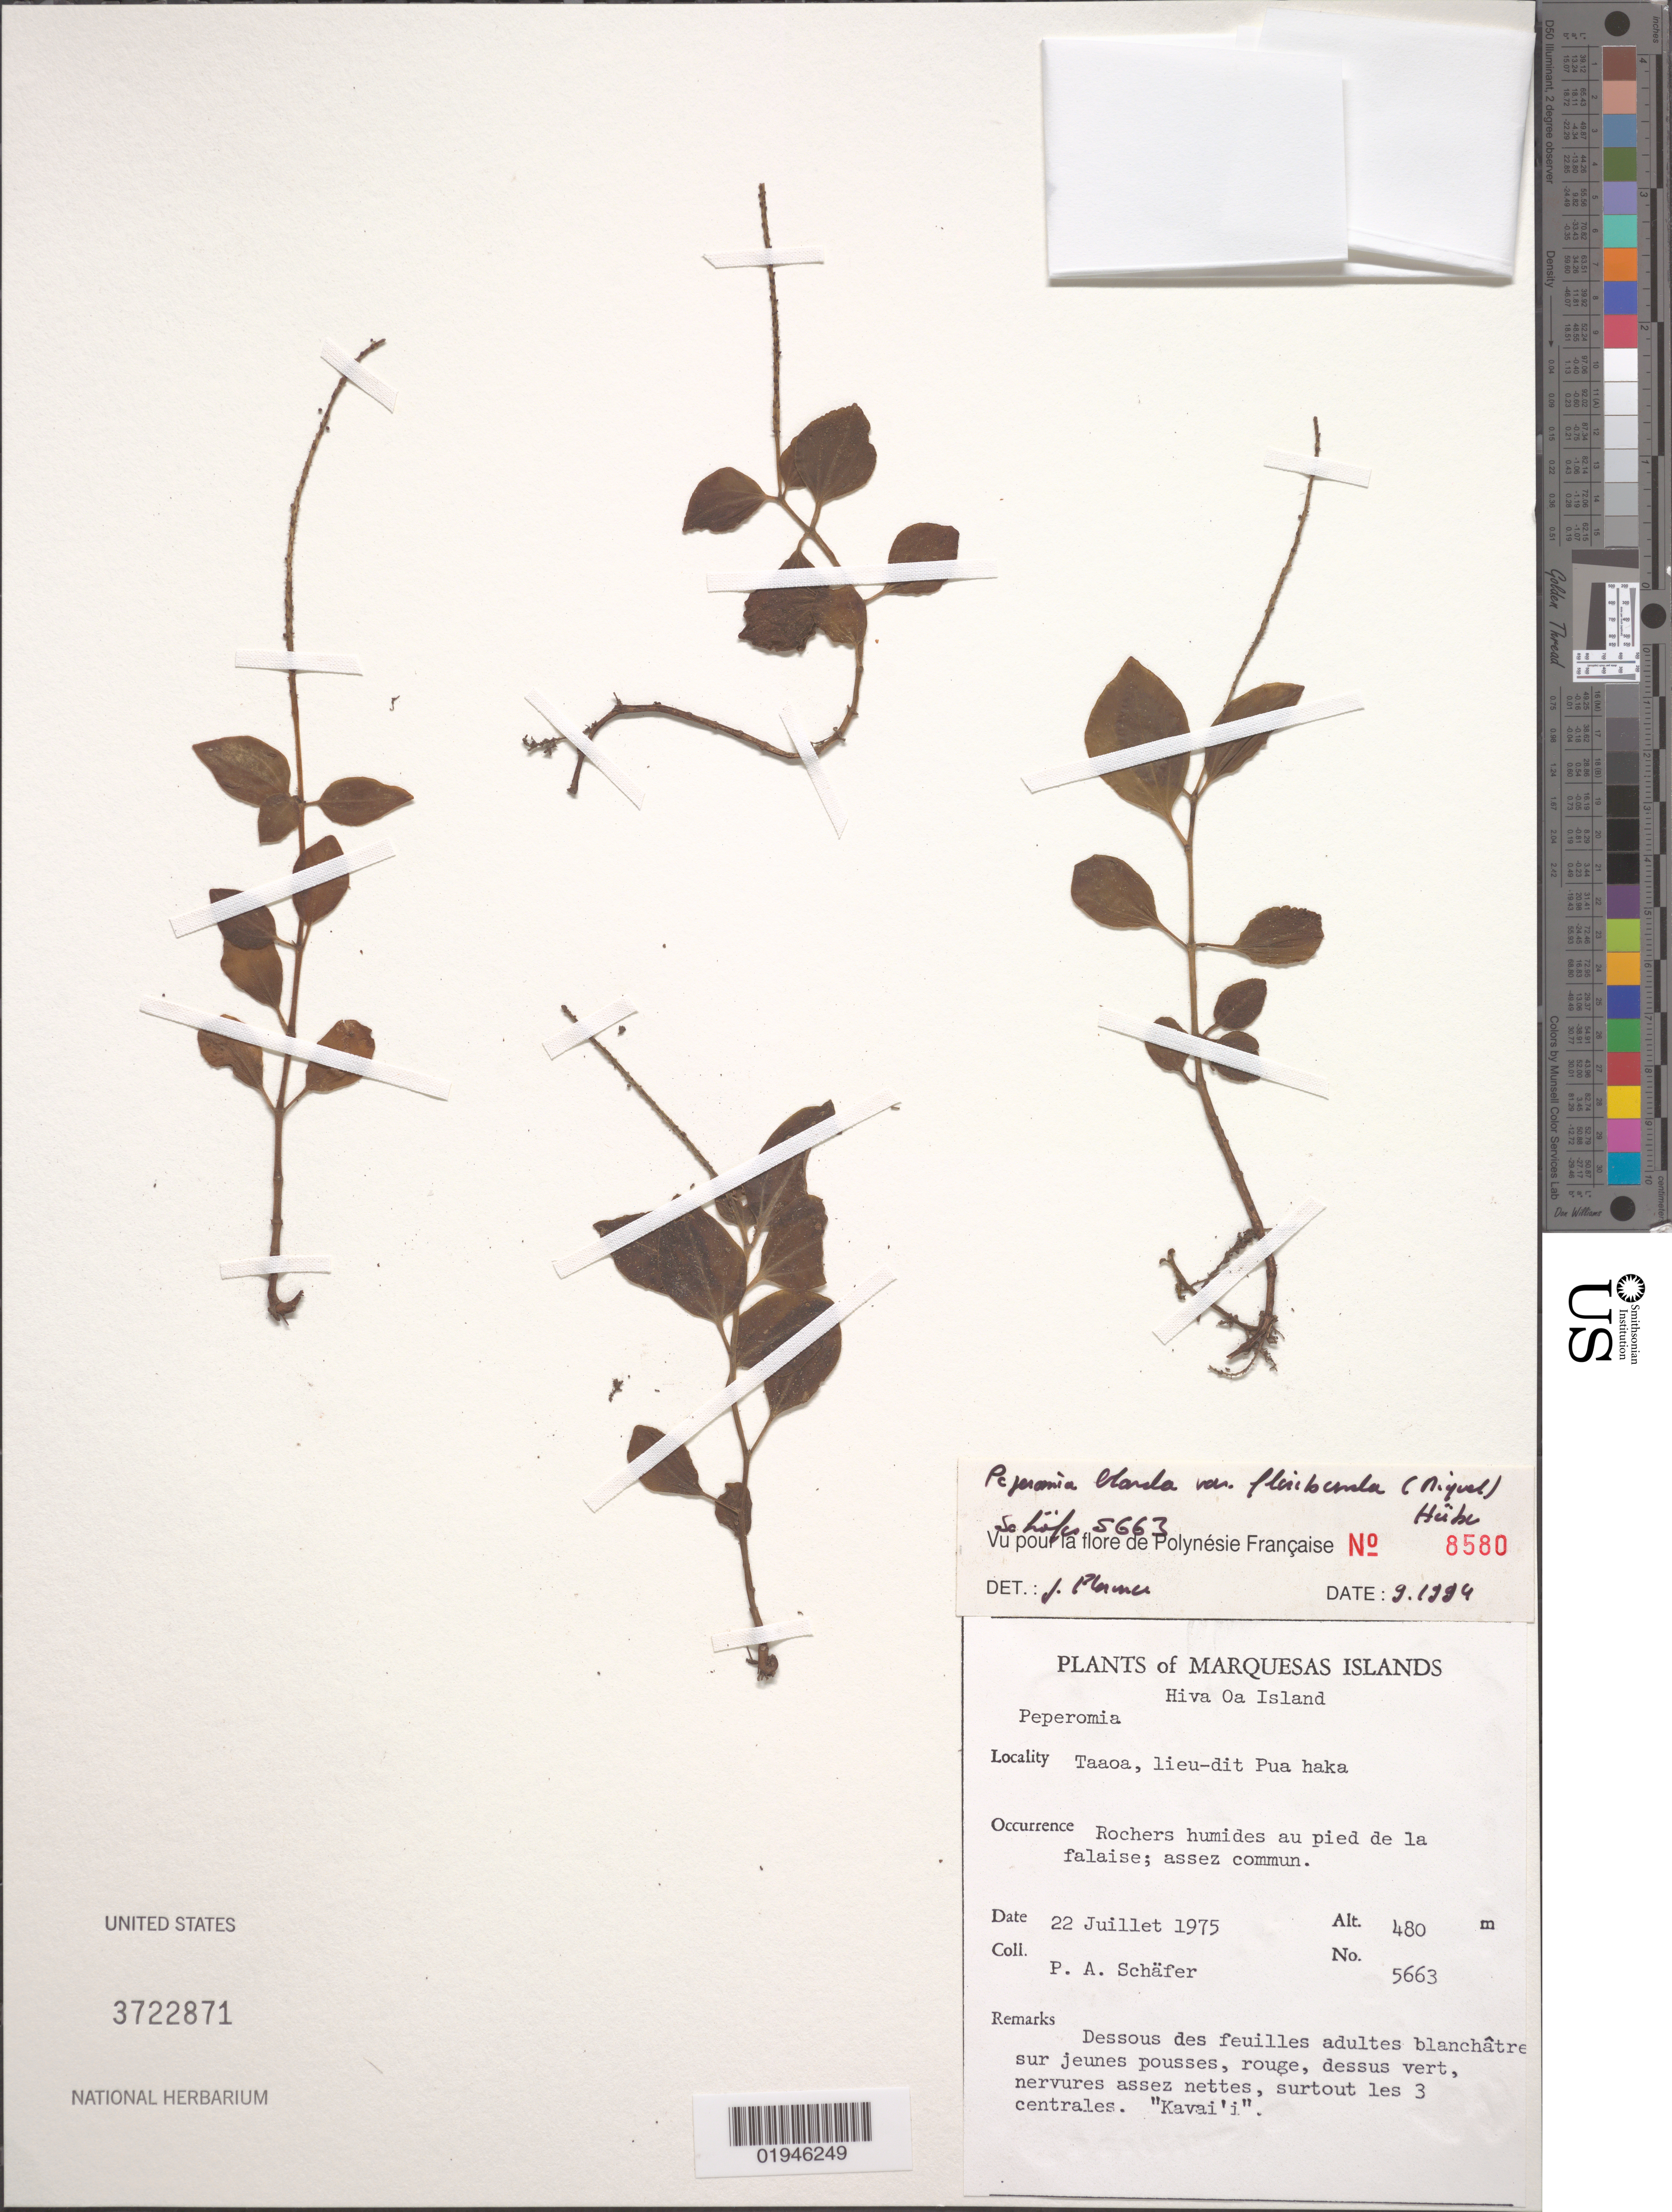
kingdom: Plantae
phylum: Tracheophyta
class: Magnoliopsida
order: Piperales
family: Piperaceae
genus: Peperomia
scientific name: Peperomia leptostachya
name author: Hook. & Arn.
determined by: Wagner, W. L., (BOT), Smithsonian Institution - National Museum of Natural History (UNITED STATES)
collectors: P. A. Schäfer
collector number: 5663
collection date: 1975-07-22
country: French Polynesia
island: Hiva Oa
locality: Taaoa, lieu-dit Pua haka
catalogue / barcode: US 3722871